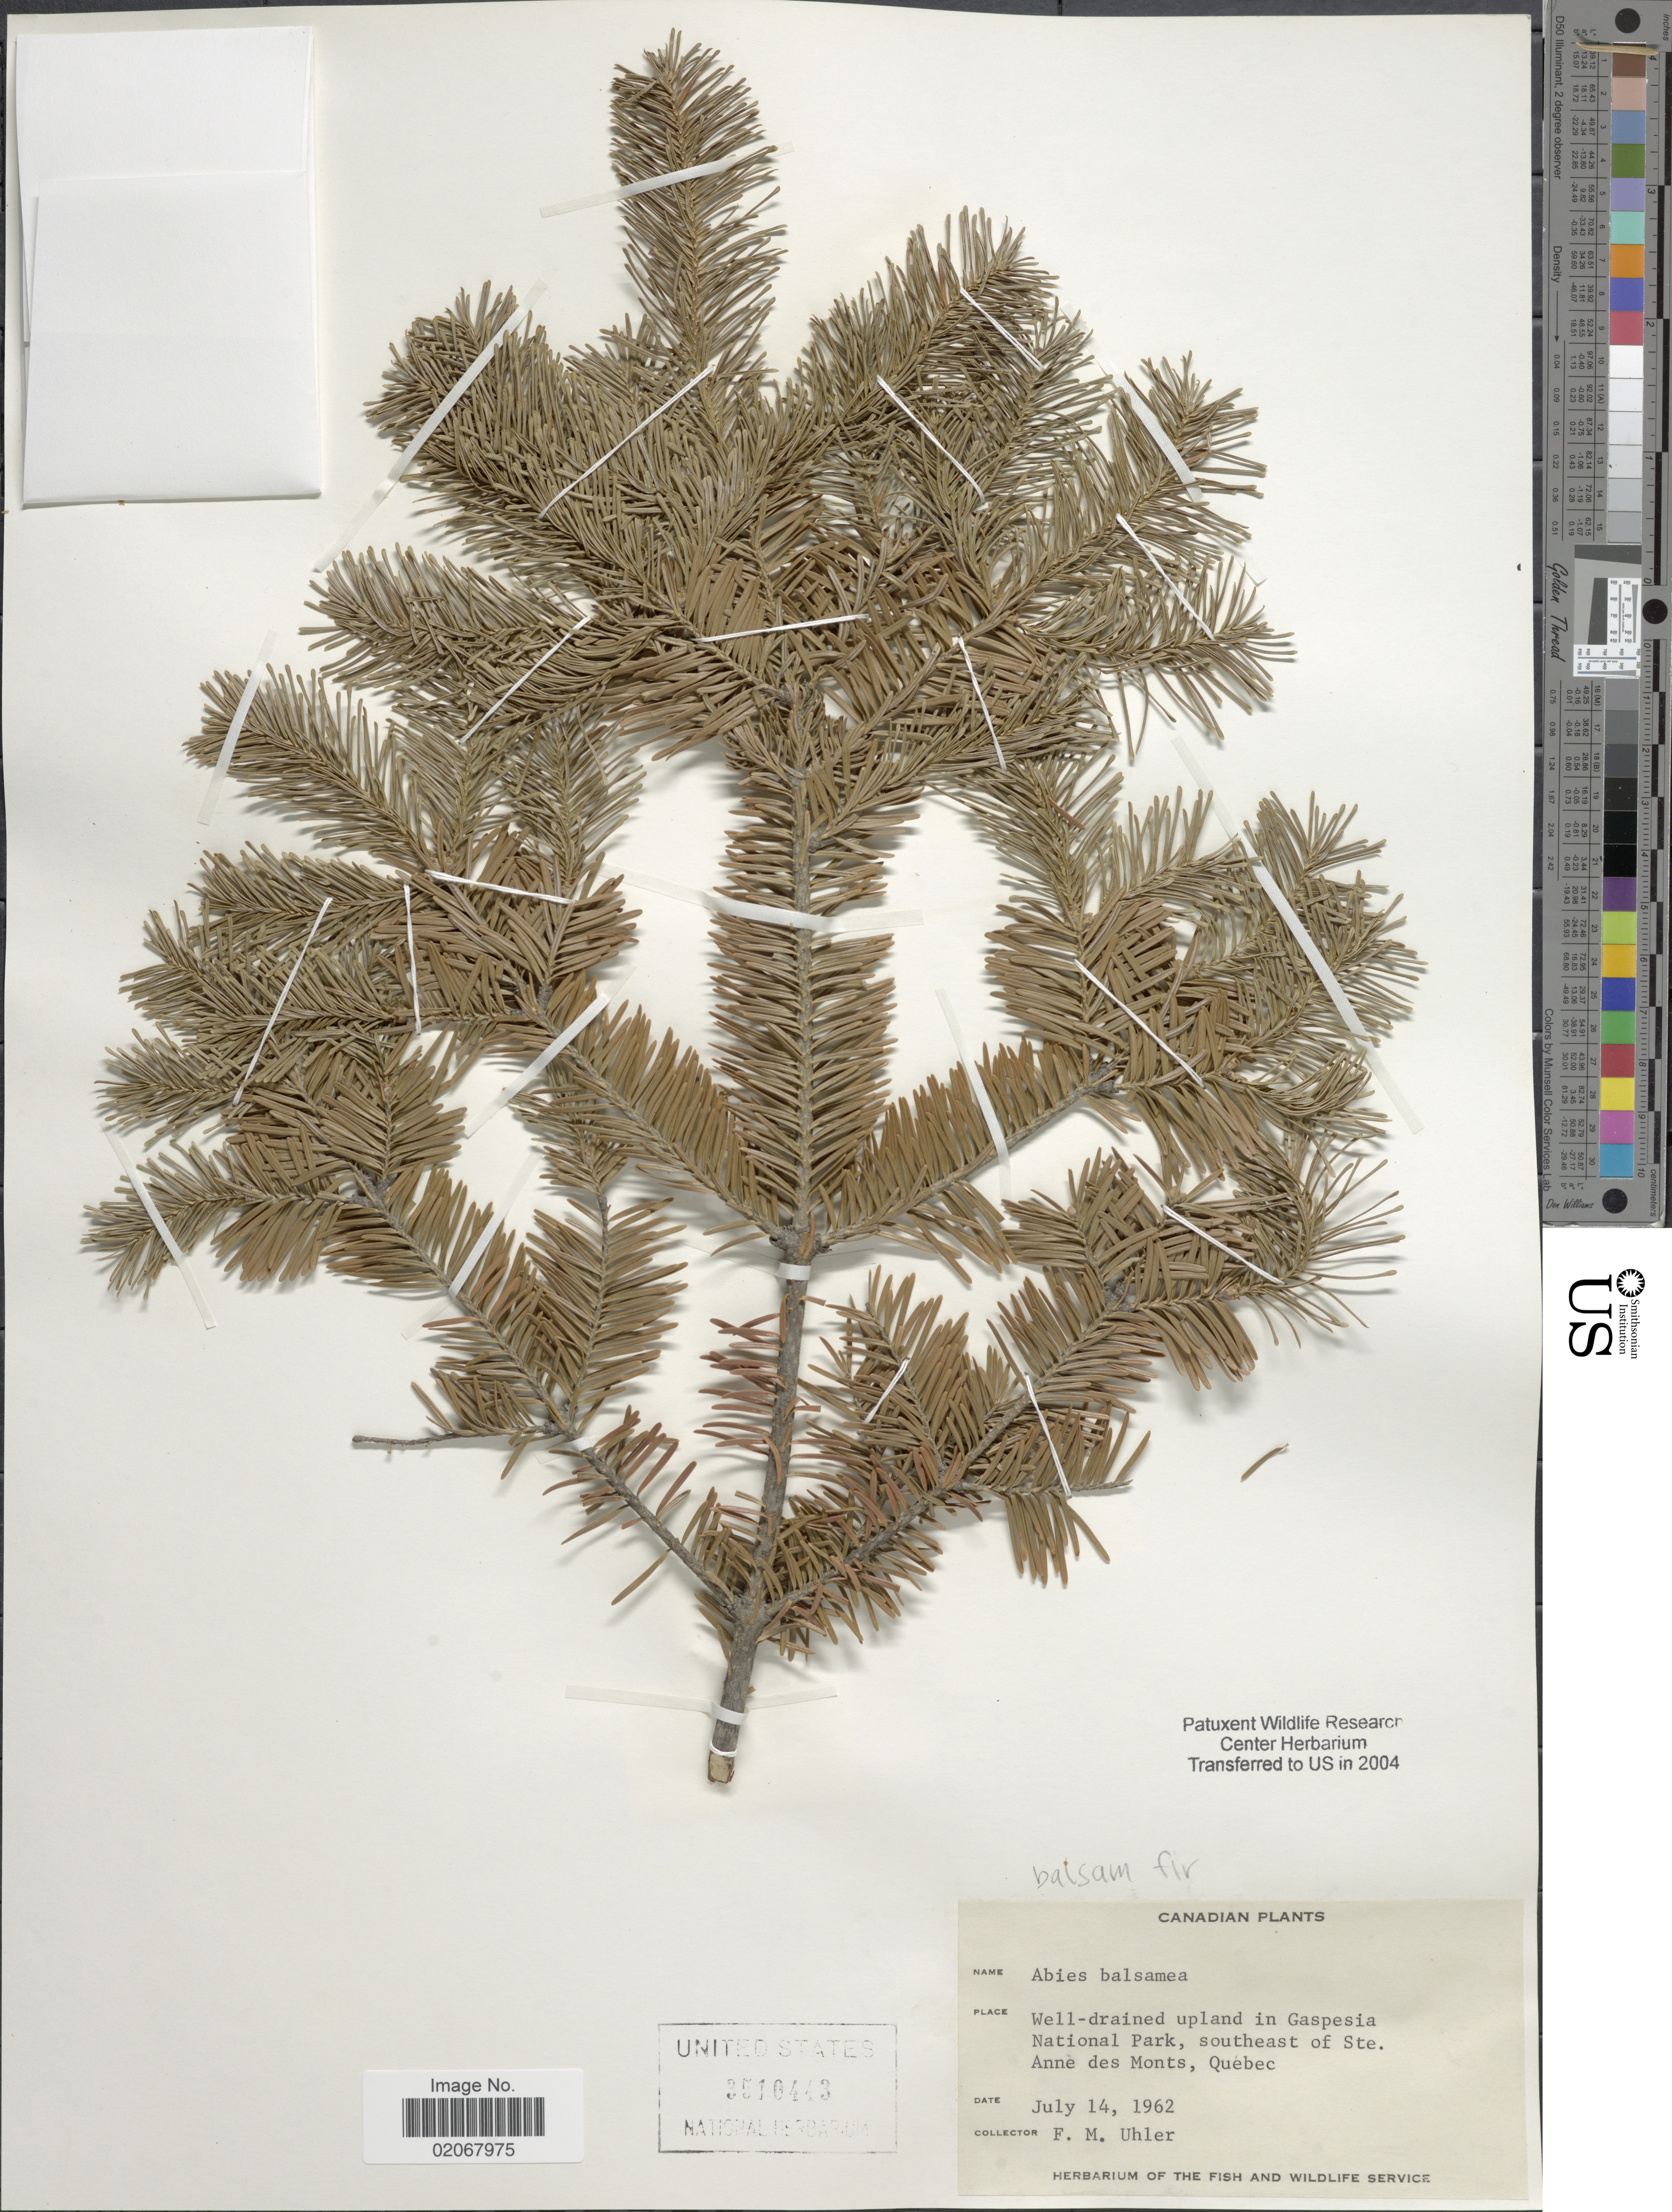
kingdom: Plantae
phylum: Tracheophyta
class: Pinopsida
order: Pinales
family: Pinaceae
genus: Abies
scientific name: Abies balsamea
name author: (L.) Mill.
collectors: F. M. Uhler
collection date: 1962-07-14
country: Canada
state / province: Quebec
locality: Upland in Gaspesia National Park, southeast of Ste. Anne des Monts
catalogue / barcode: US 3510443